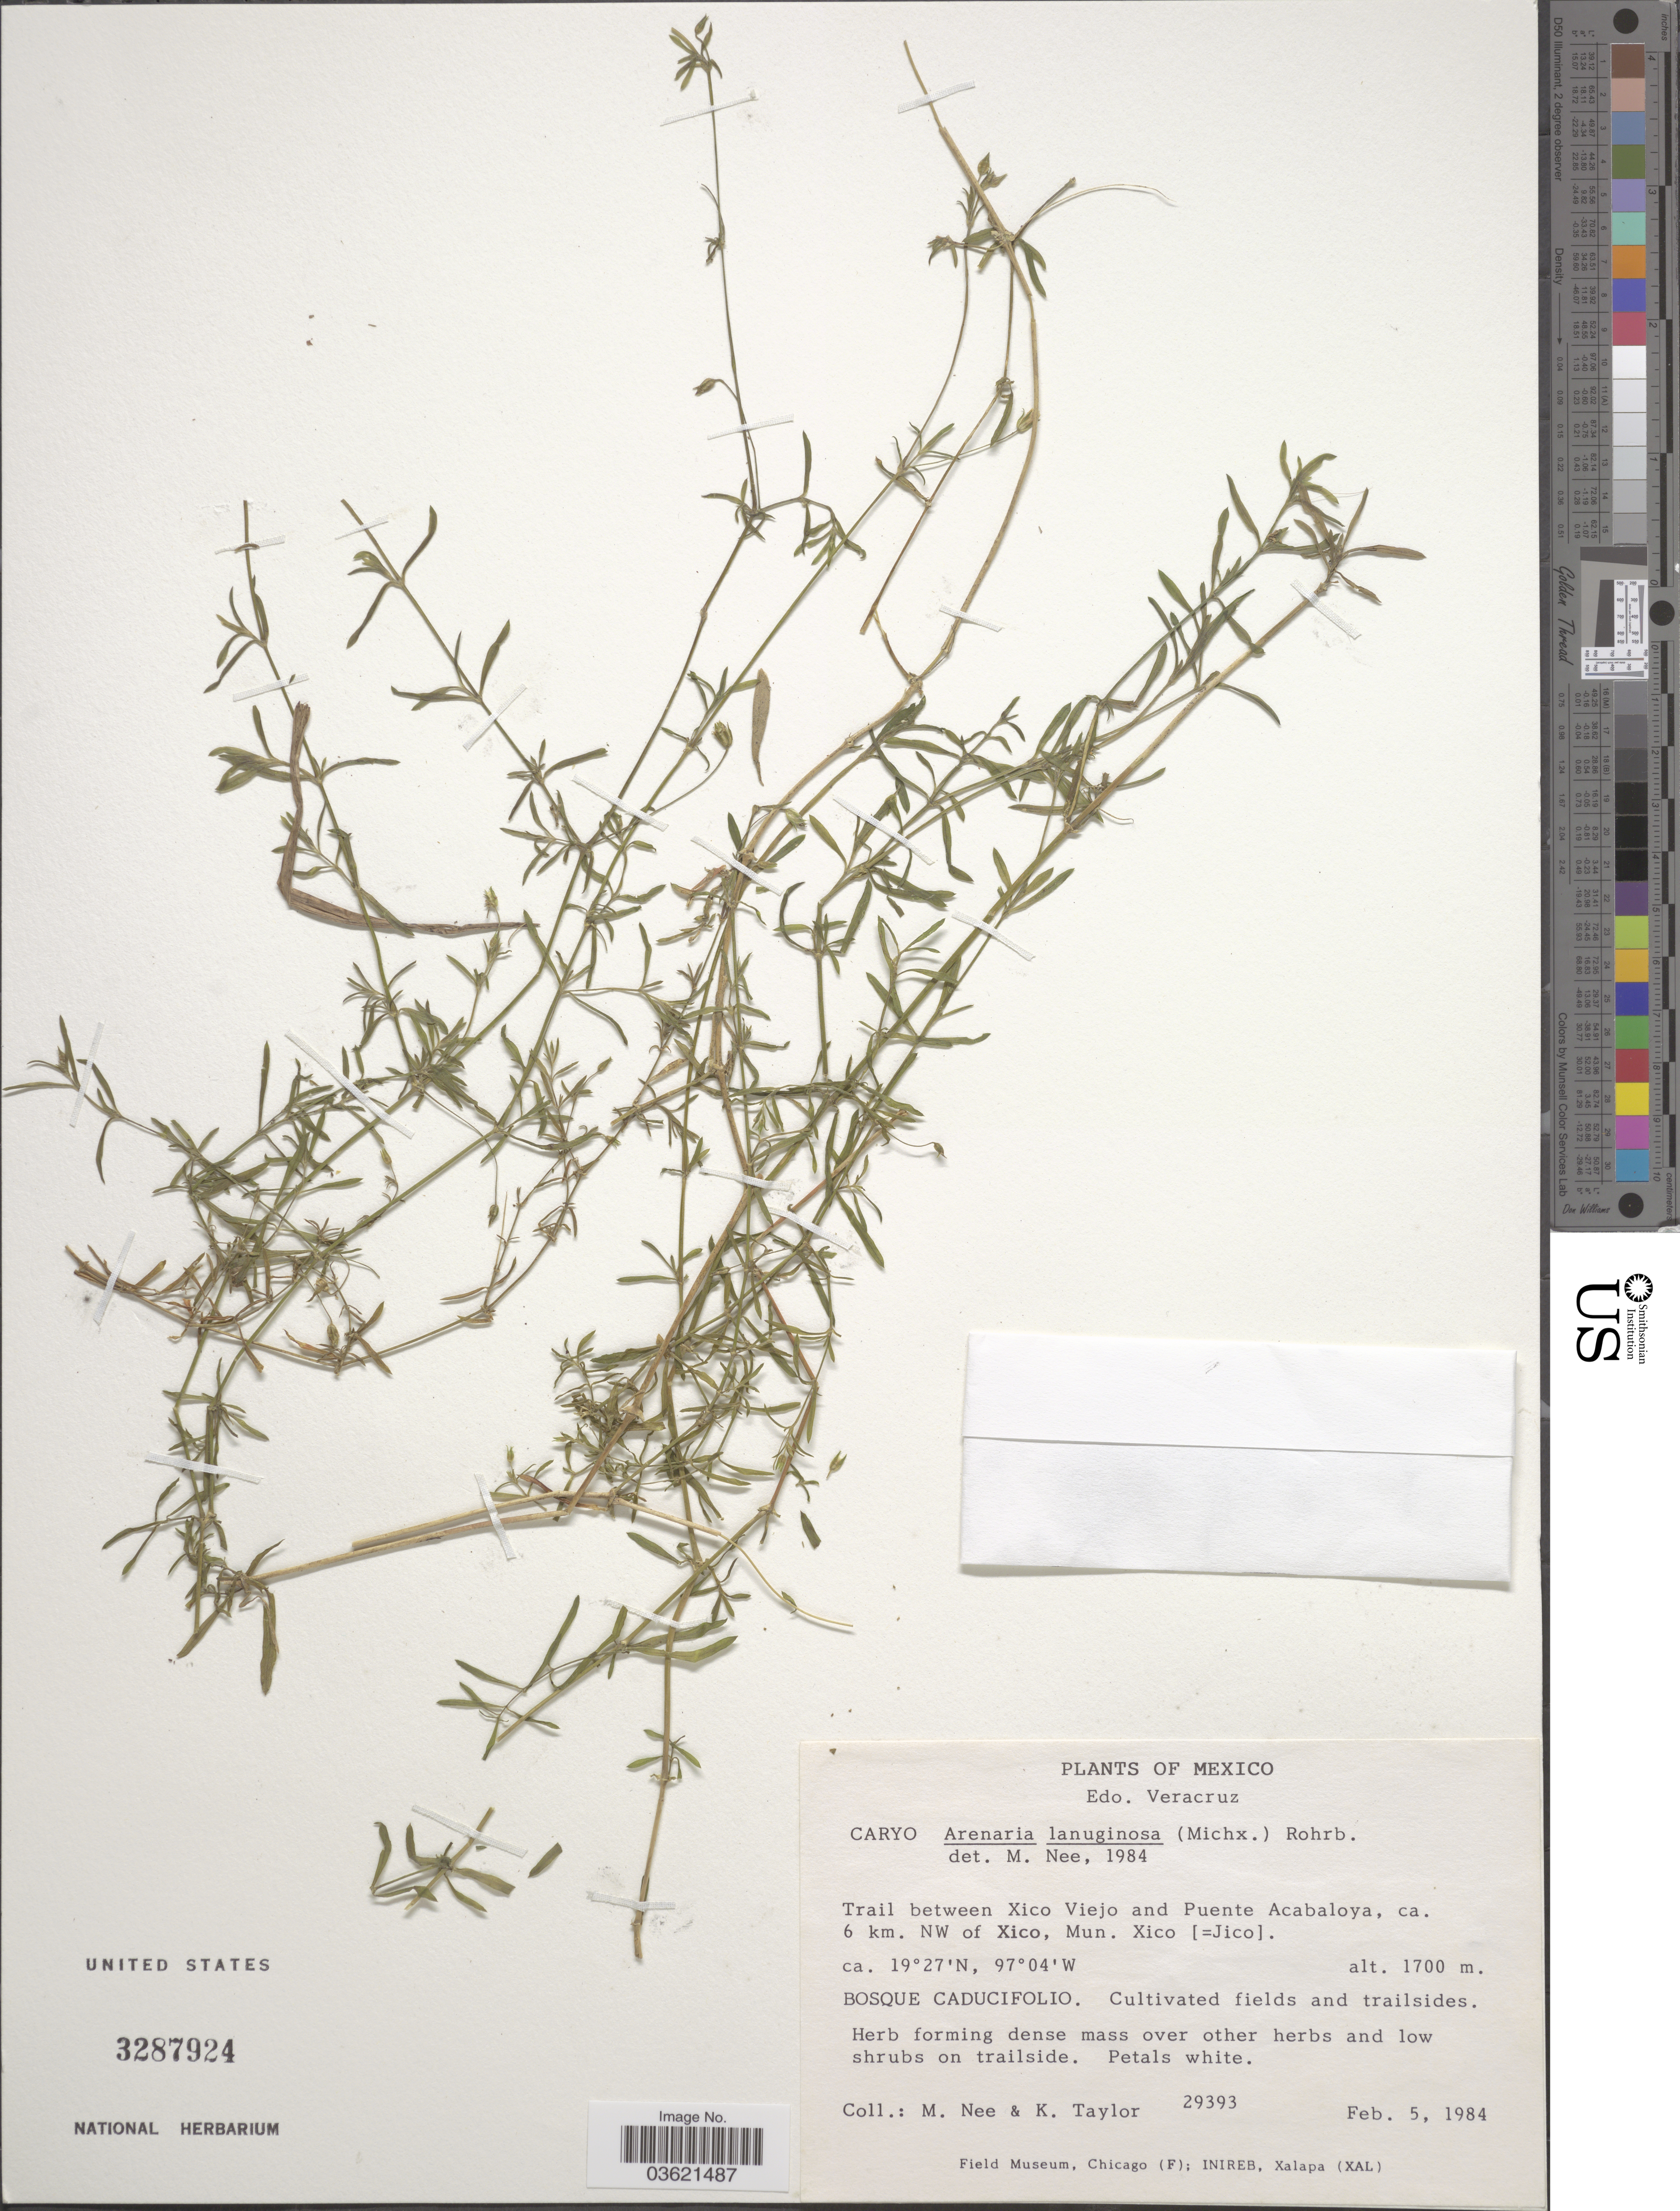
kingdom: Plantae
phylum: Tracheophyta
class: Magnoliopsida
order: Caryophyllales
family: Caryophyllaceae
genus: Arenaria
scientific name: Arenaria lanuginosa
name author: (Michx.) Rohrb.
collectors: M. Nee & K. Taylor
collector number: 29393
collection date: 1984-02-05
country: Mexico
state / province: Veracruz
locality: Edo. Veracruz. Trail between Xico Viejo and Puente Acabaloya, ca. 6 km. NW of Xico, Mun. Xico [=Jico].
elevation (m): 1700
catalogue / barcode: US 3287924